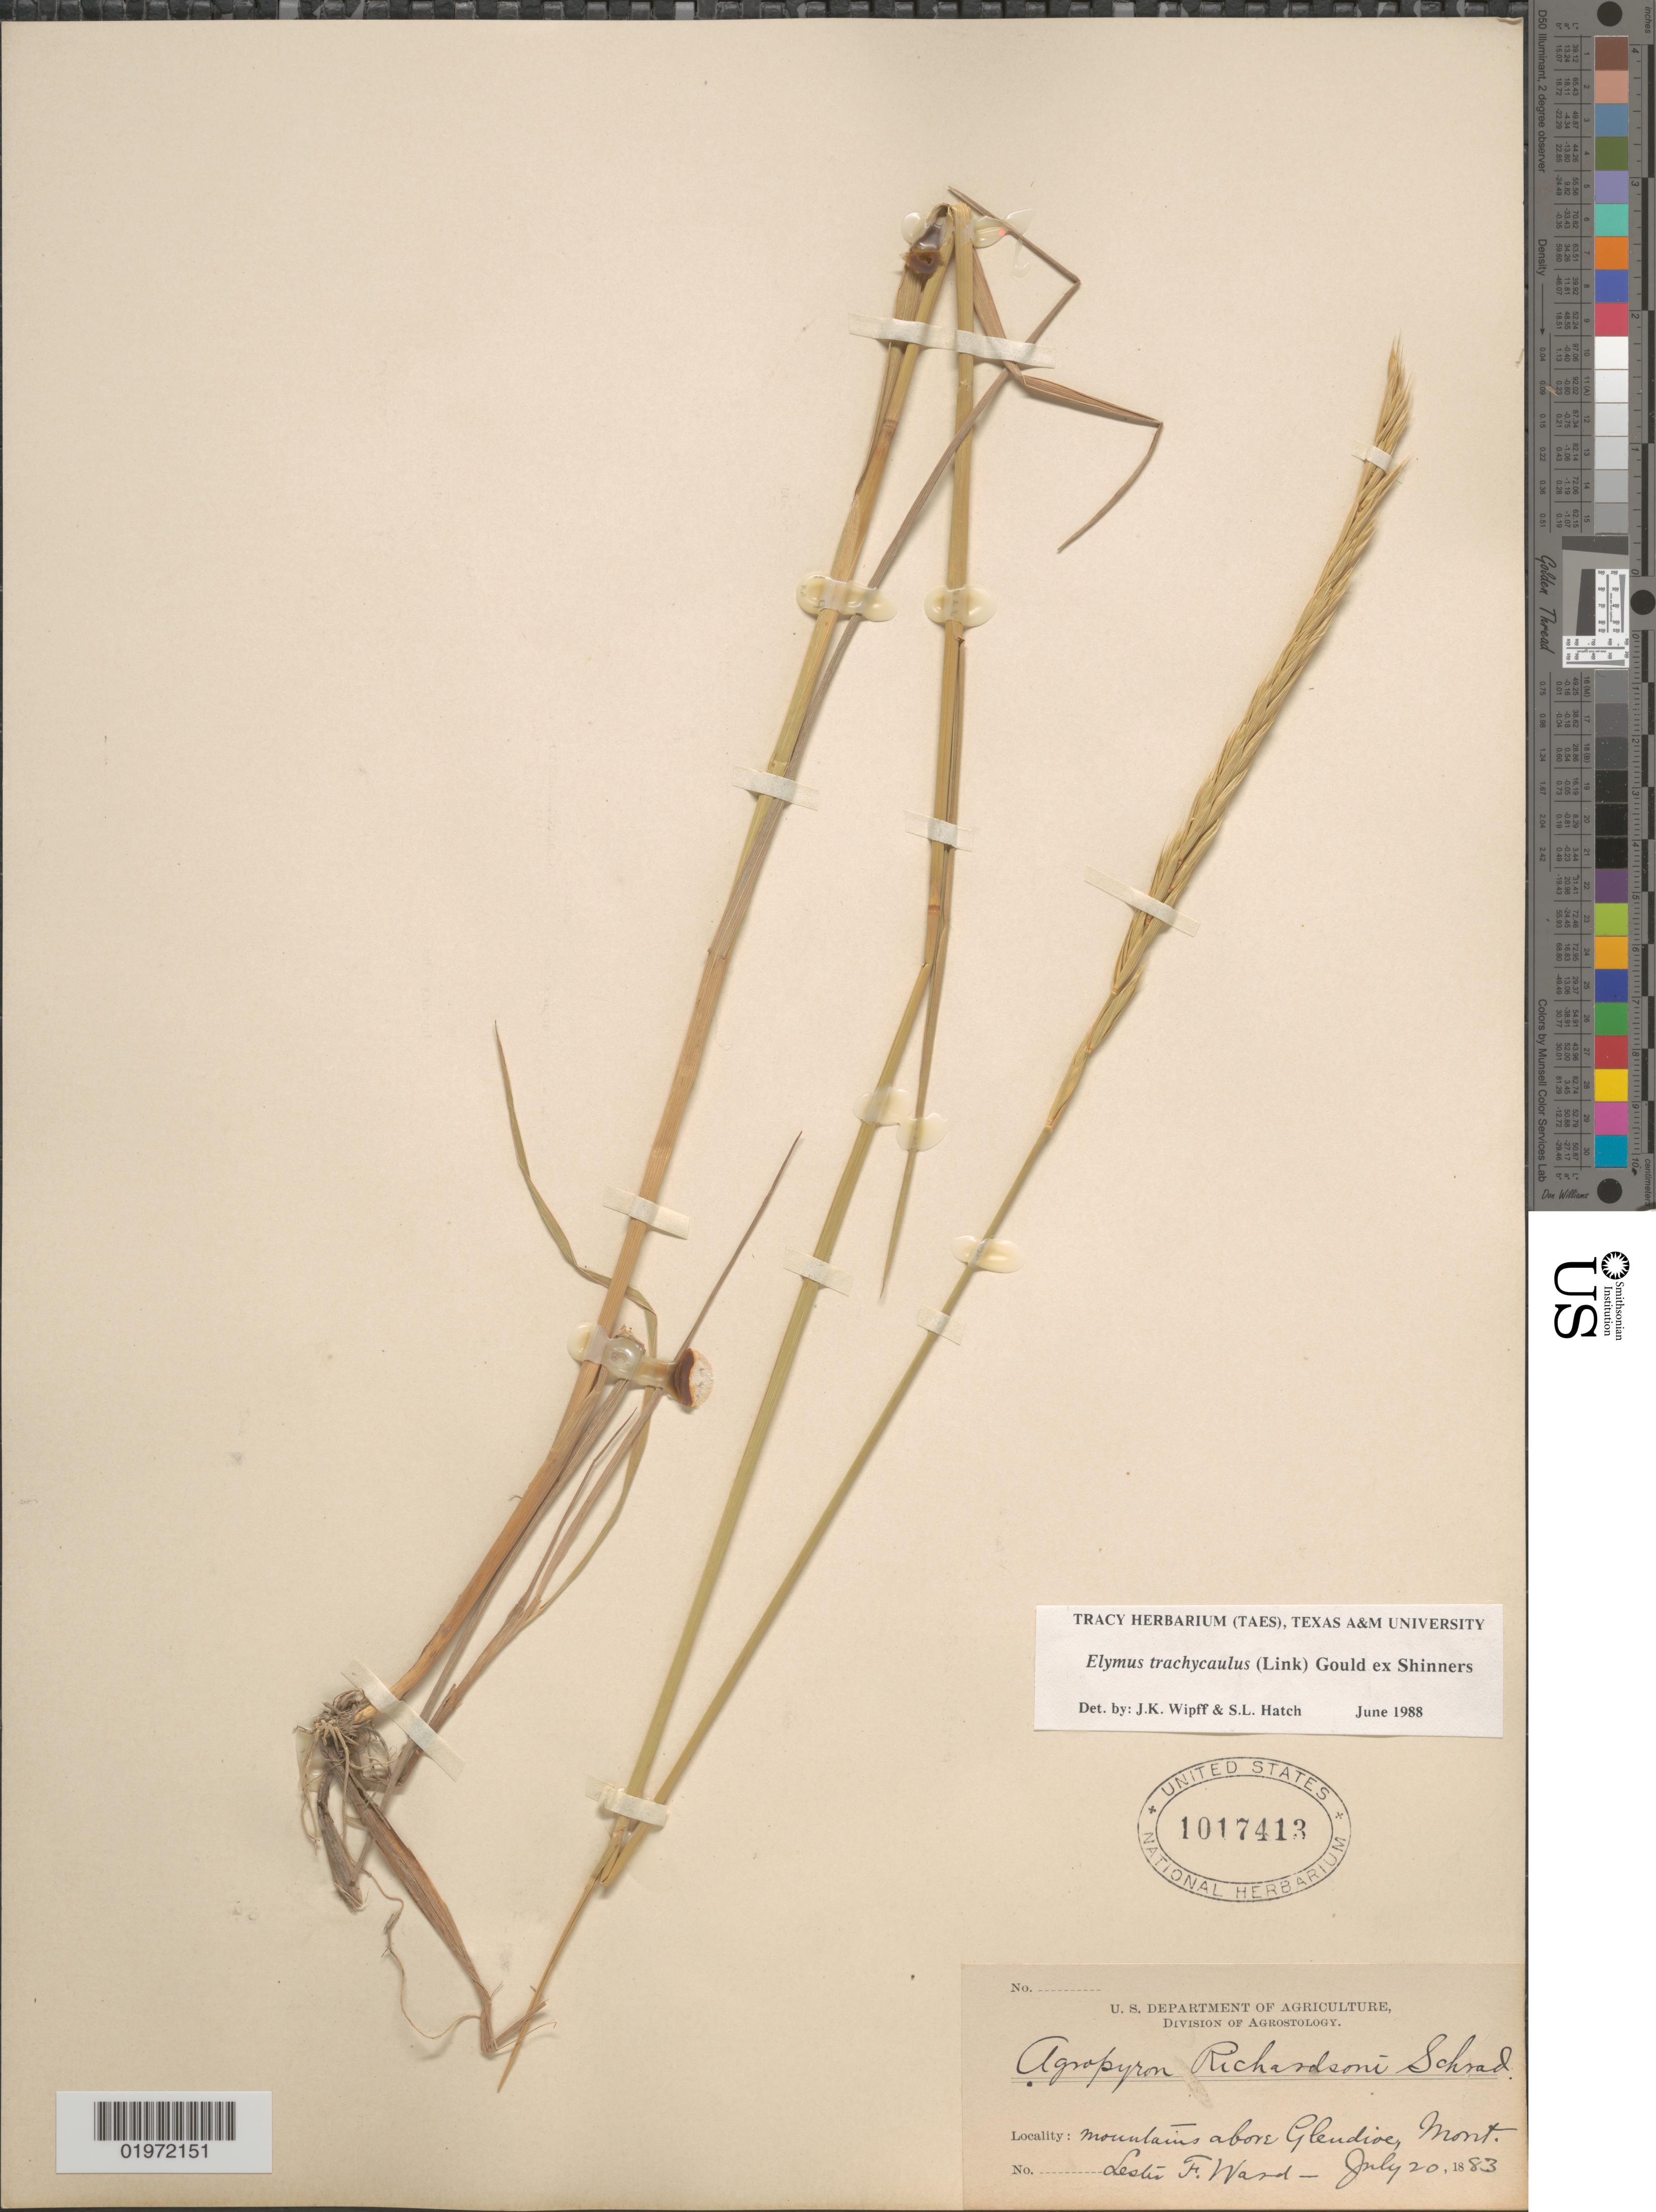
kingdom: Plantae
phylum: Tracheophyta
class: Liliopsida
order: Poales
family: Poaceae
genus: Elymus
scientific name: Elymus trachycaulus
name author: (Link) Gould ex Shinners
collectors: L. F. Ward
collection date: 1883-07-20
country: United States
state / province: Montana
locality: Mountains above Glendive.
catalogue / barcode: US 1017413